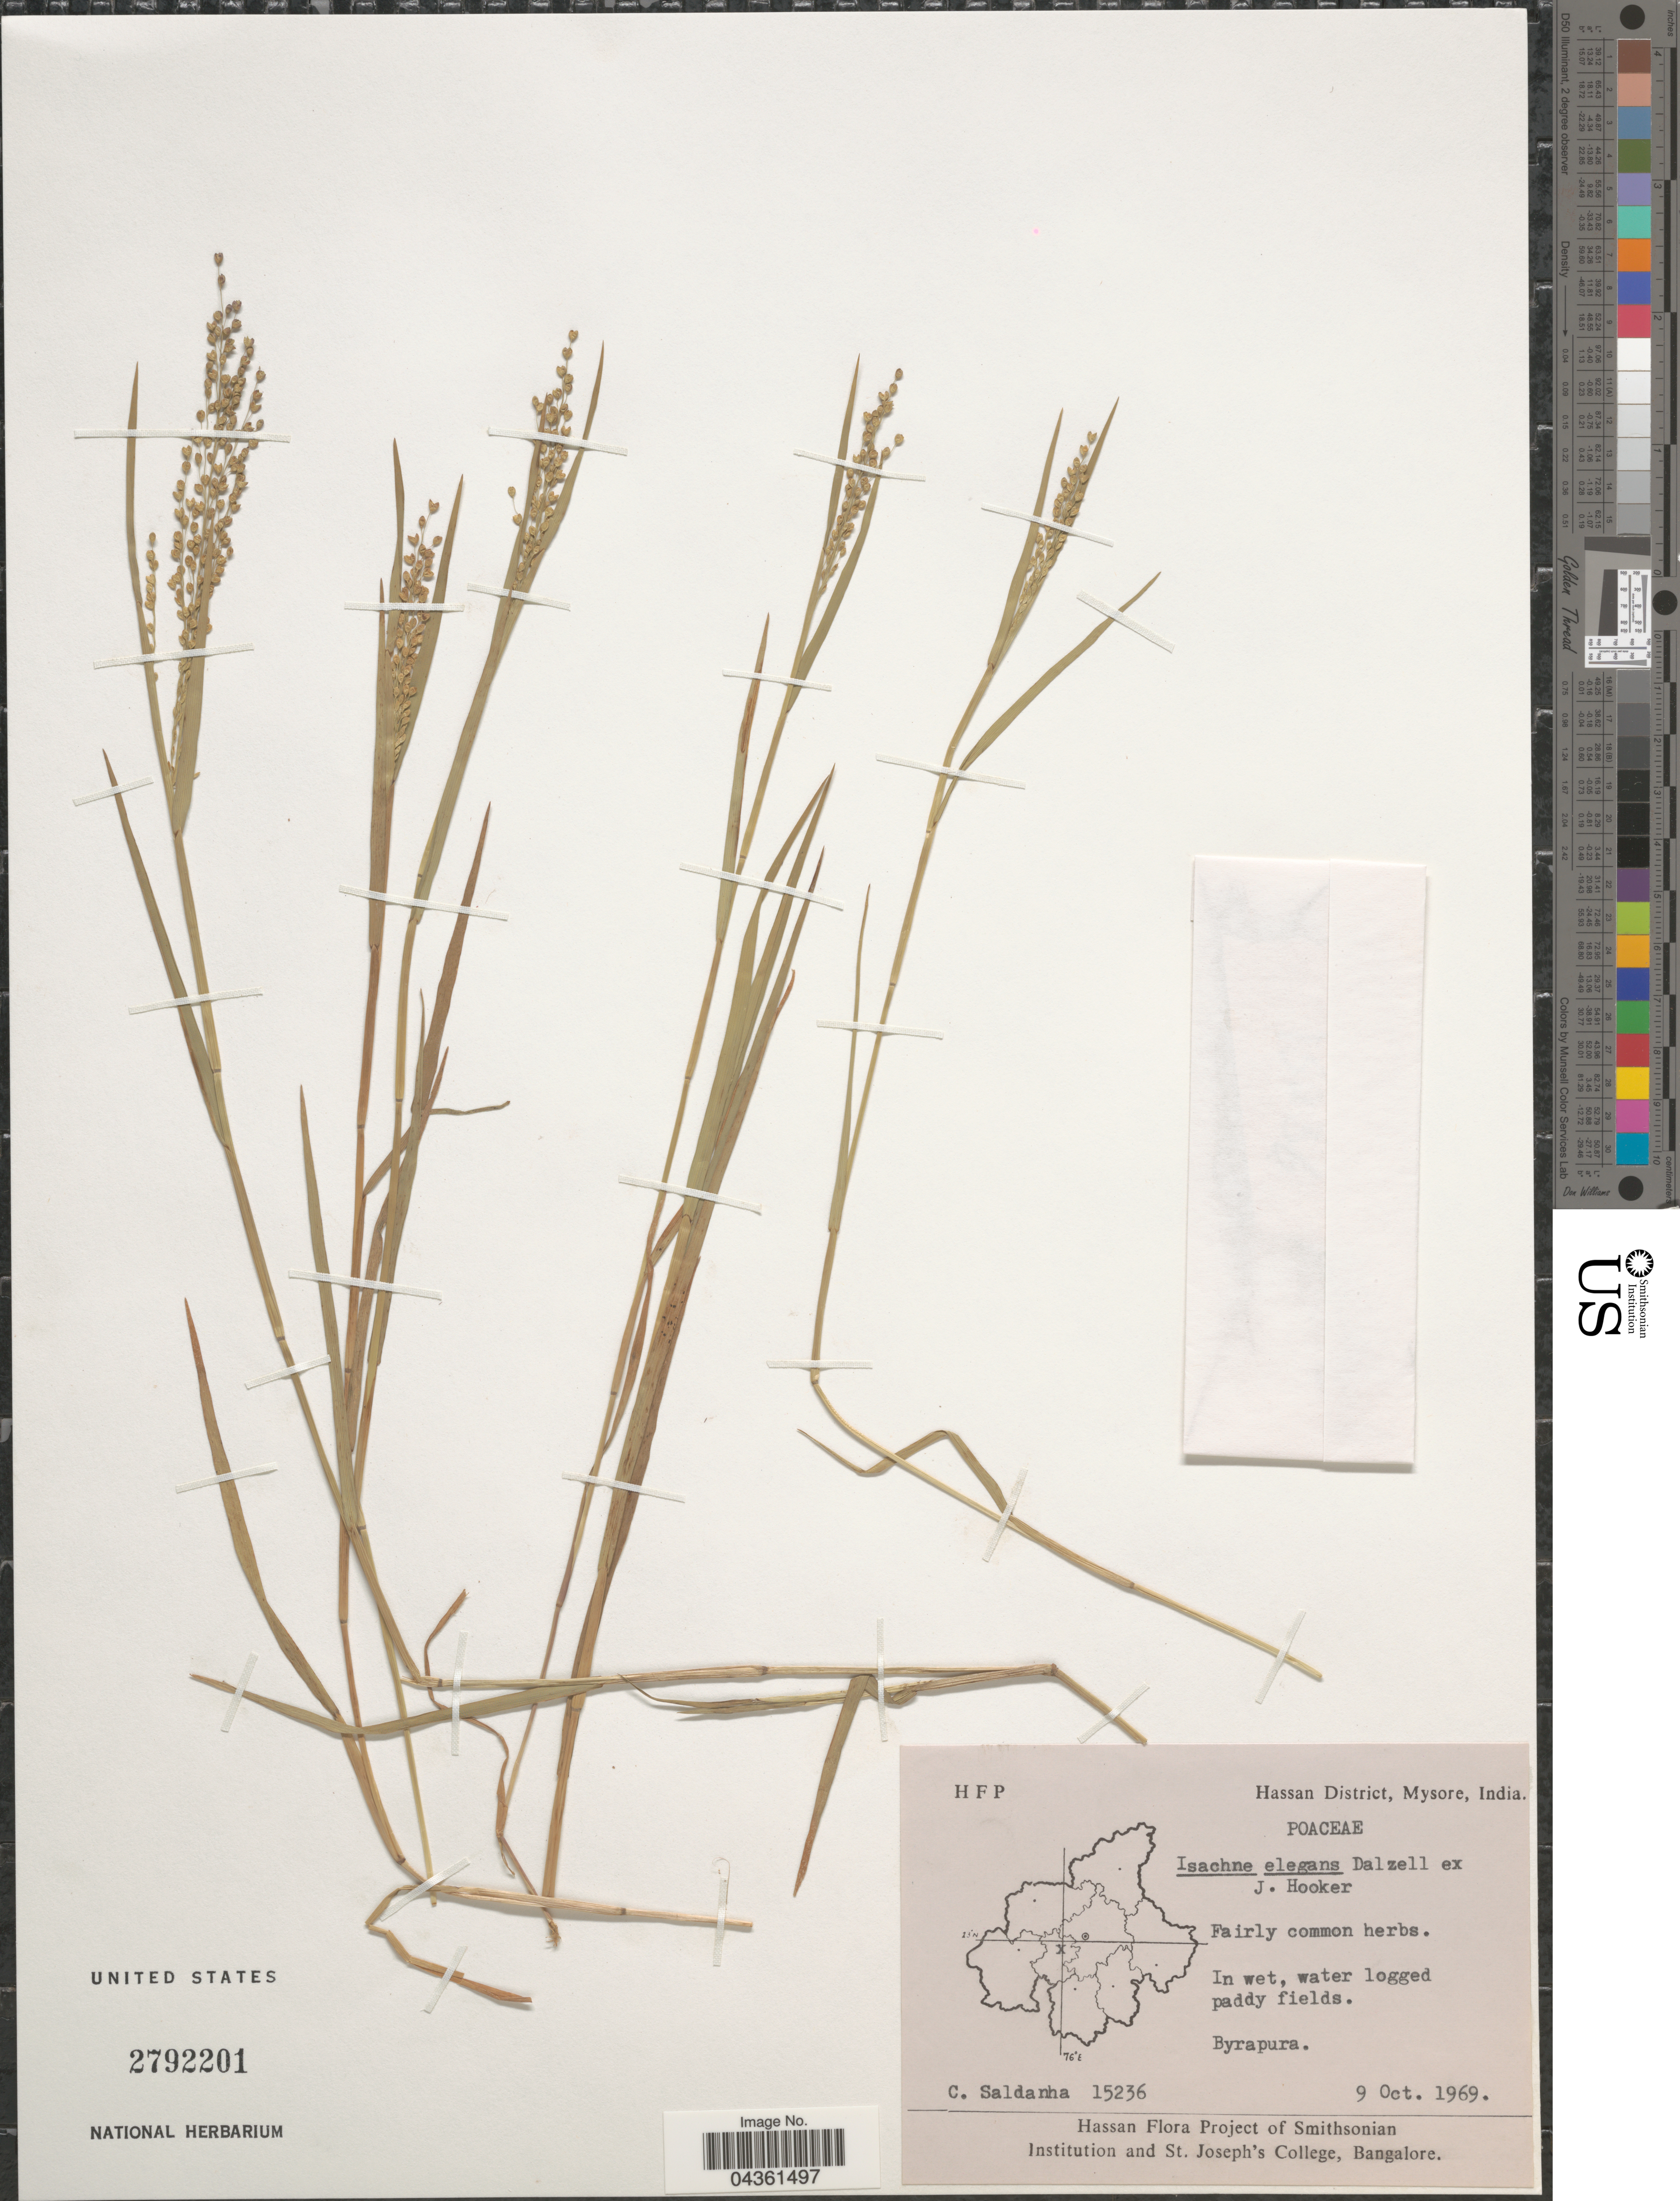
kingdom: Plantae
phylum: Tracheophyta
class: Liliopsida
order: Poales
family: Poaceae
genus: Isachne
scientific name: Isachne elegans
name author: Dalzell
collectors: C. Saldanha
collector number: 15236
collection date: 1969-10-09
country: India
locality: Hassan District, Mysore. Byrapura.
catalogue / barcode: US 2792201